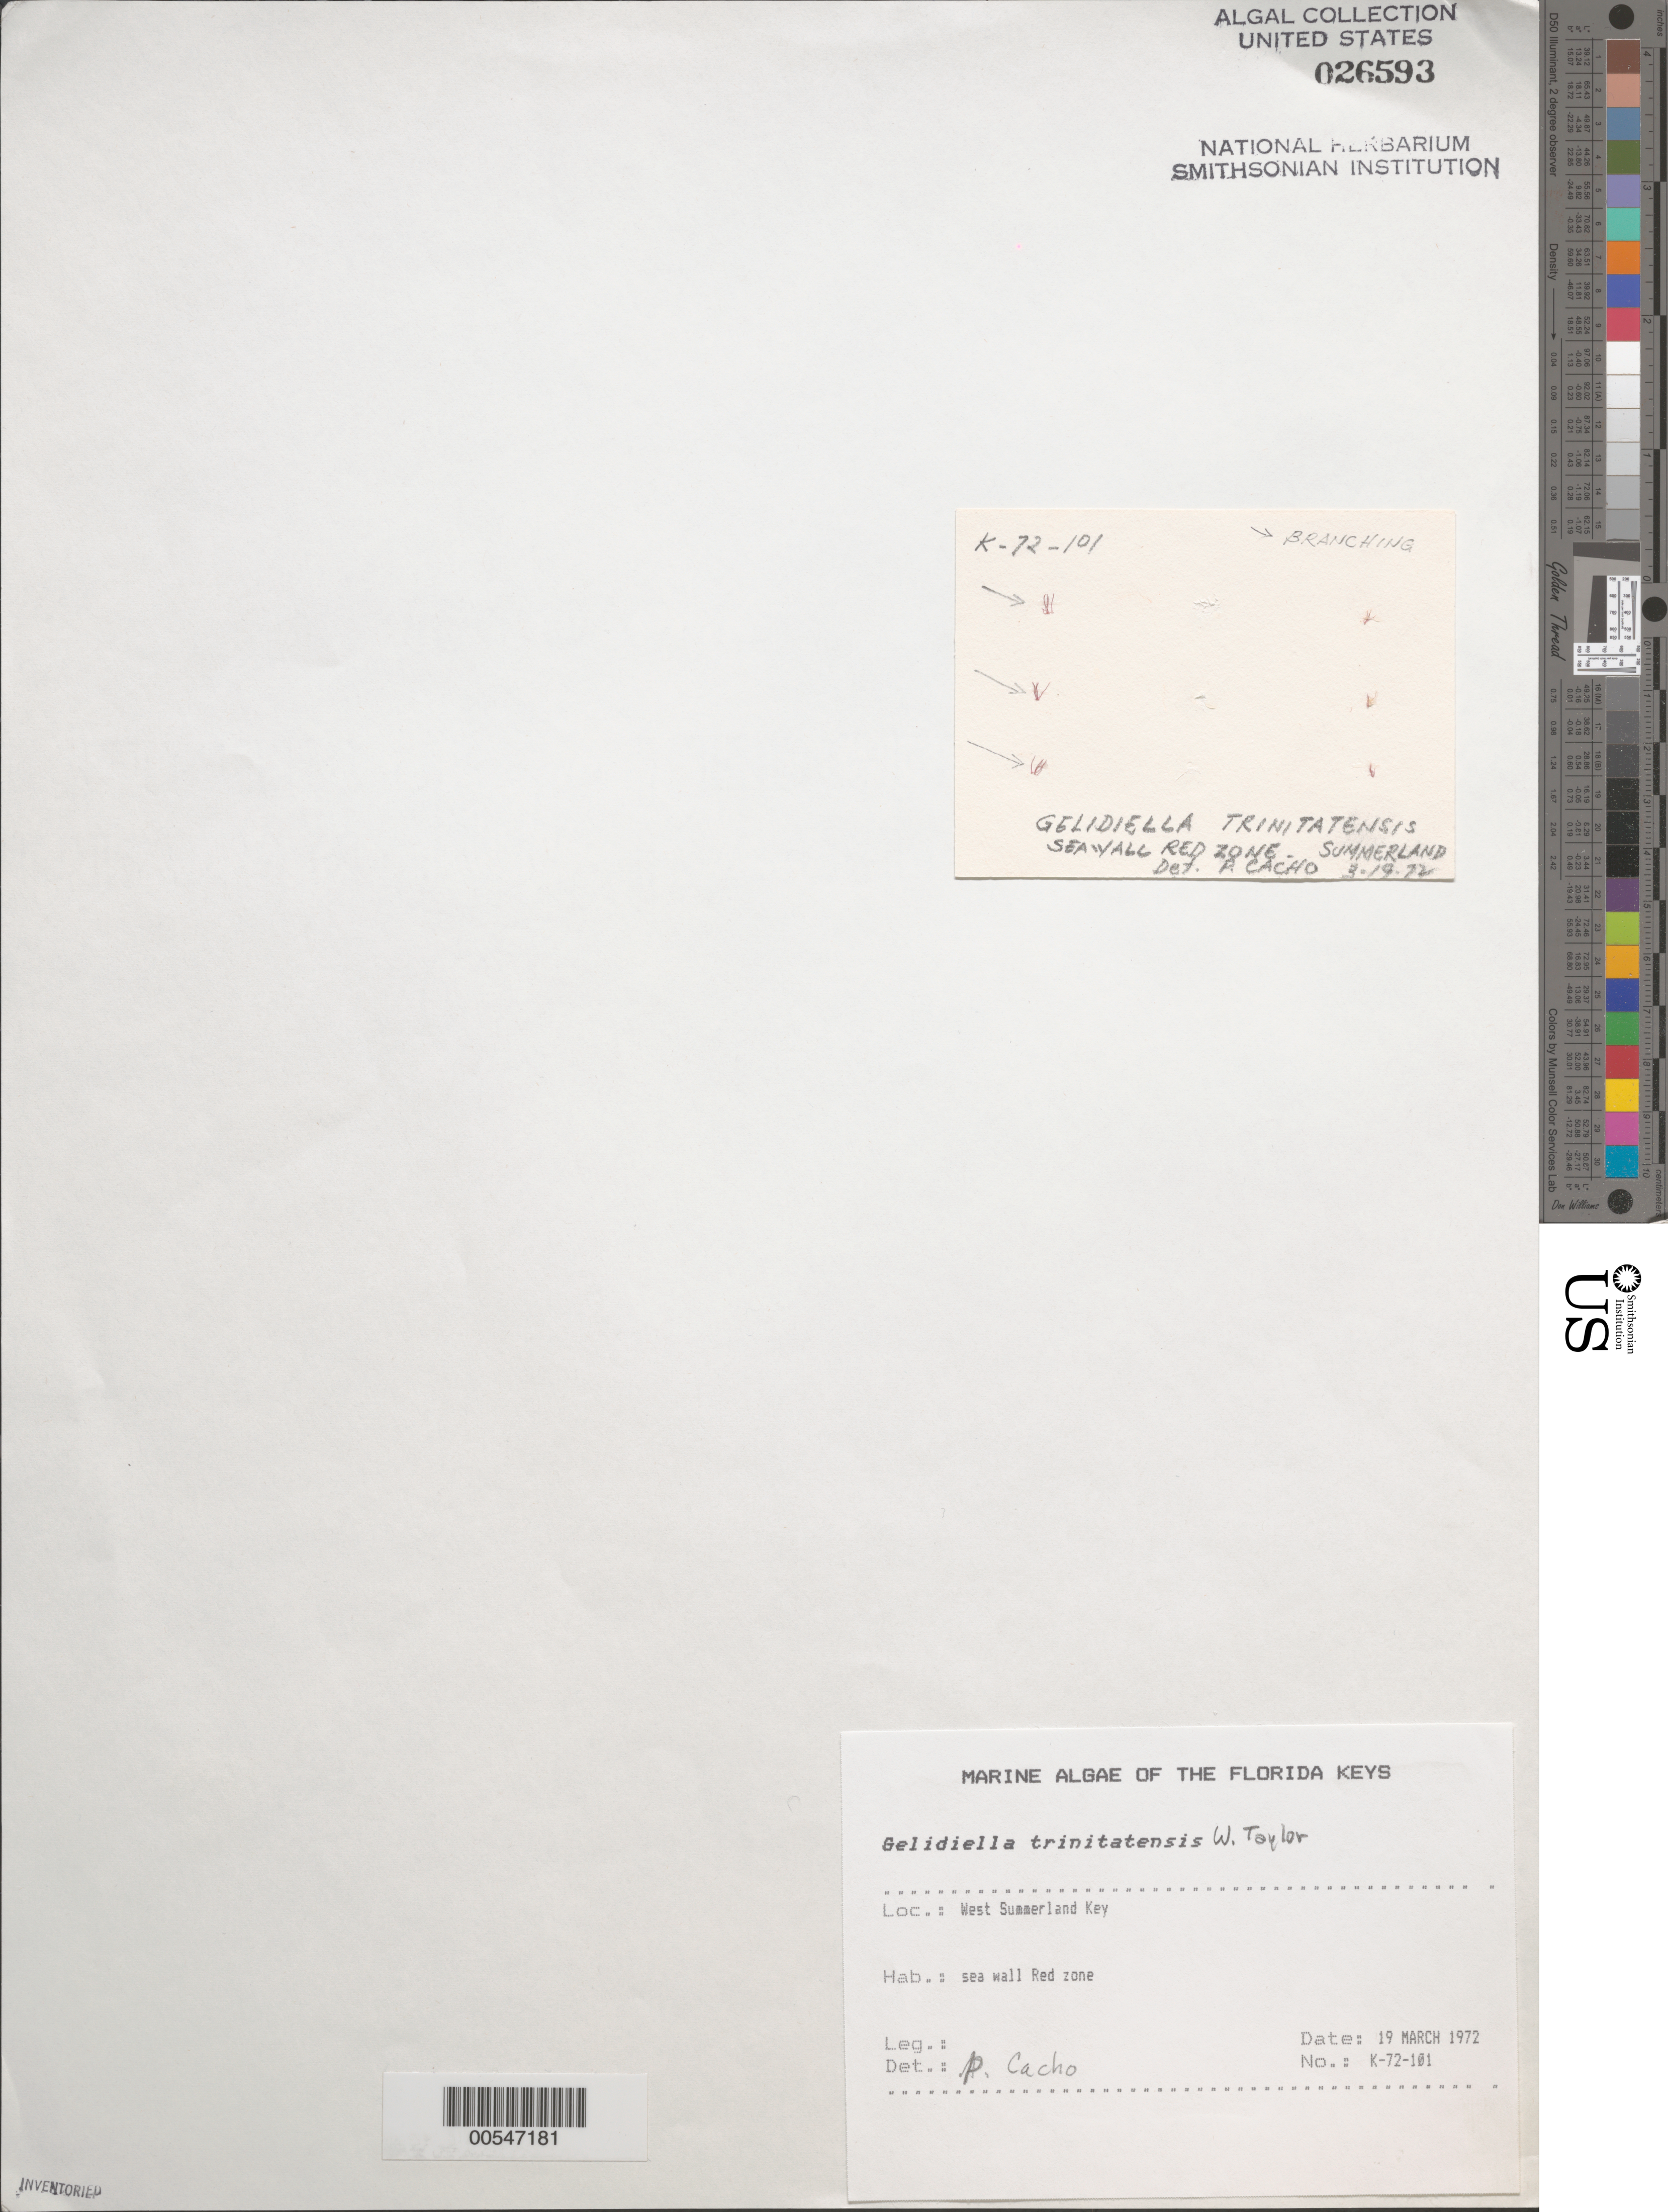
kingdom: Plantae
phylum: Rhodophyta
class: Florideophyceae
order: Gelidiales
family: Gelidiellaceae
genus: Gelidiella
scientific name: Gelidiella trinitatensis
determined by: Cacho, P.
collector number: K-72-101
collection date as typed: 19 Mar 1972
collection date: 1972-03-19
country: United States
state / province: Florida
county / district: Monroe County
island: West Summerland Key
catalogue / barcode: US 26593